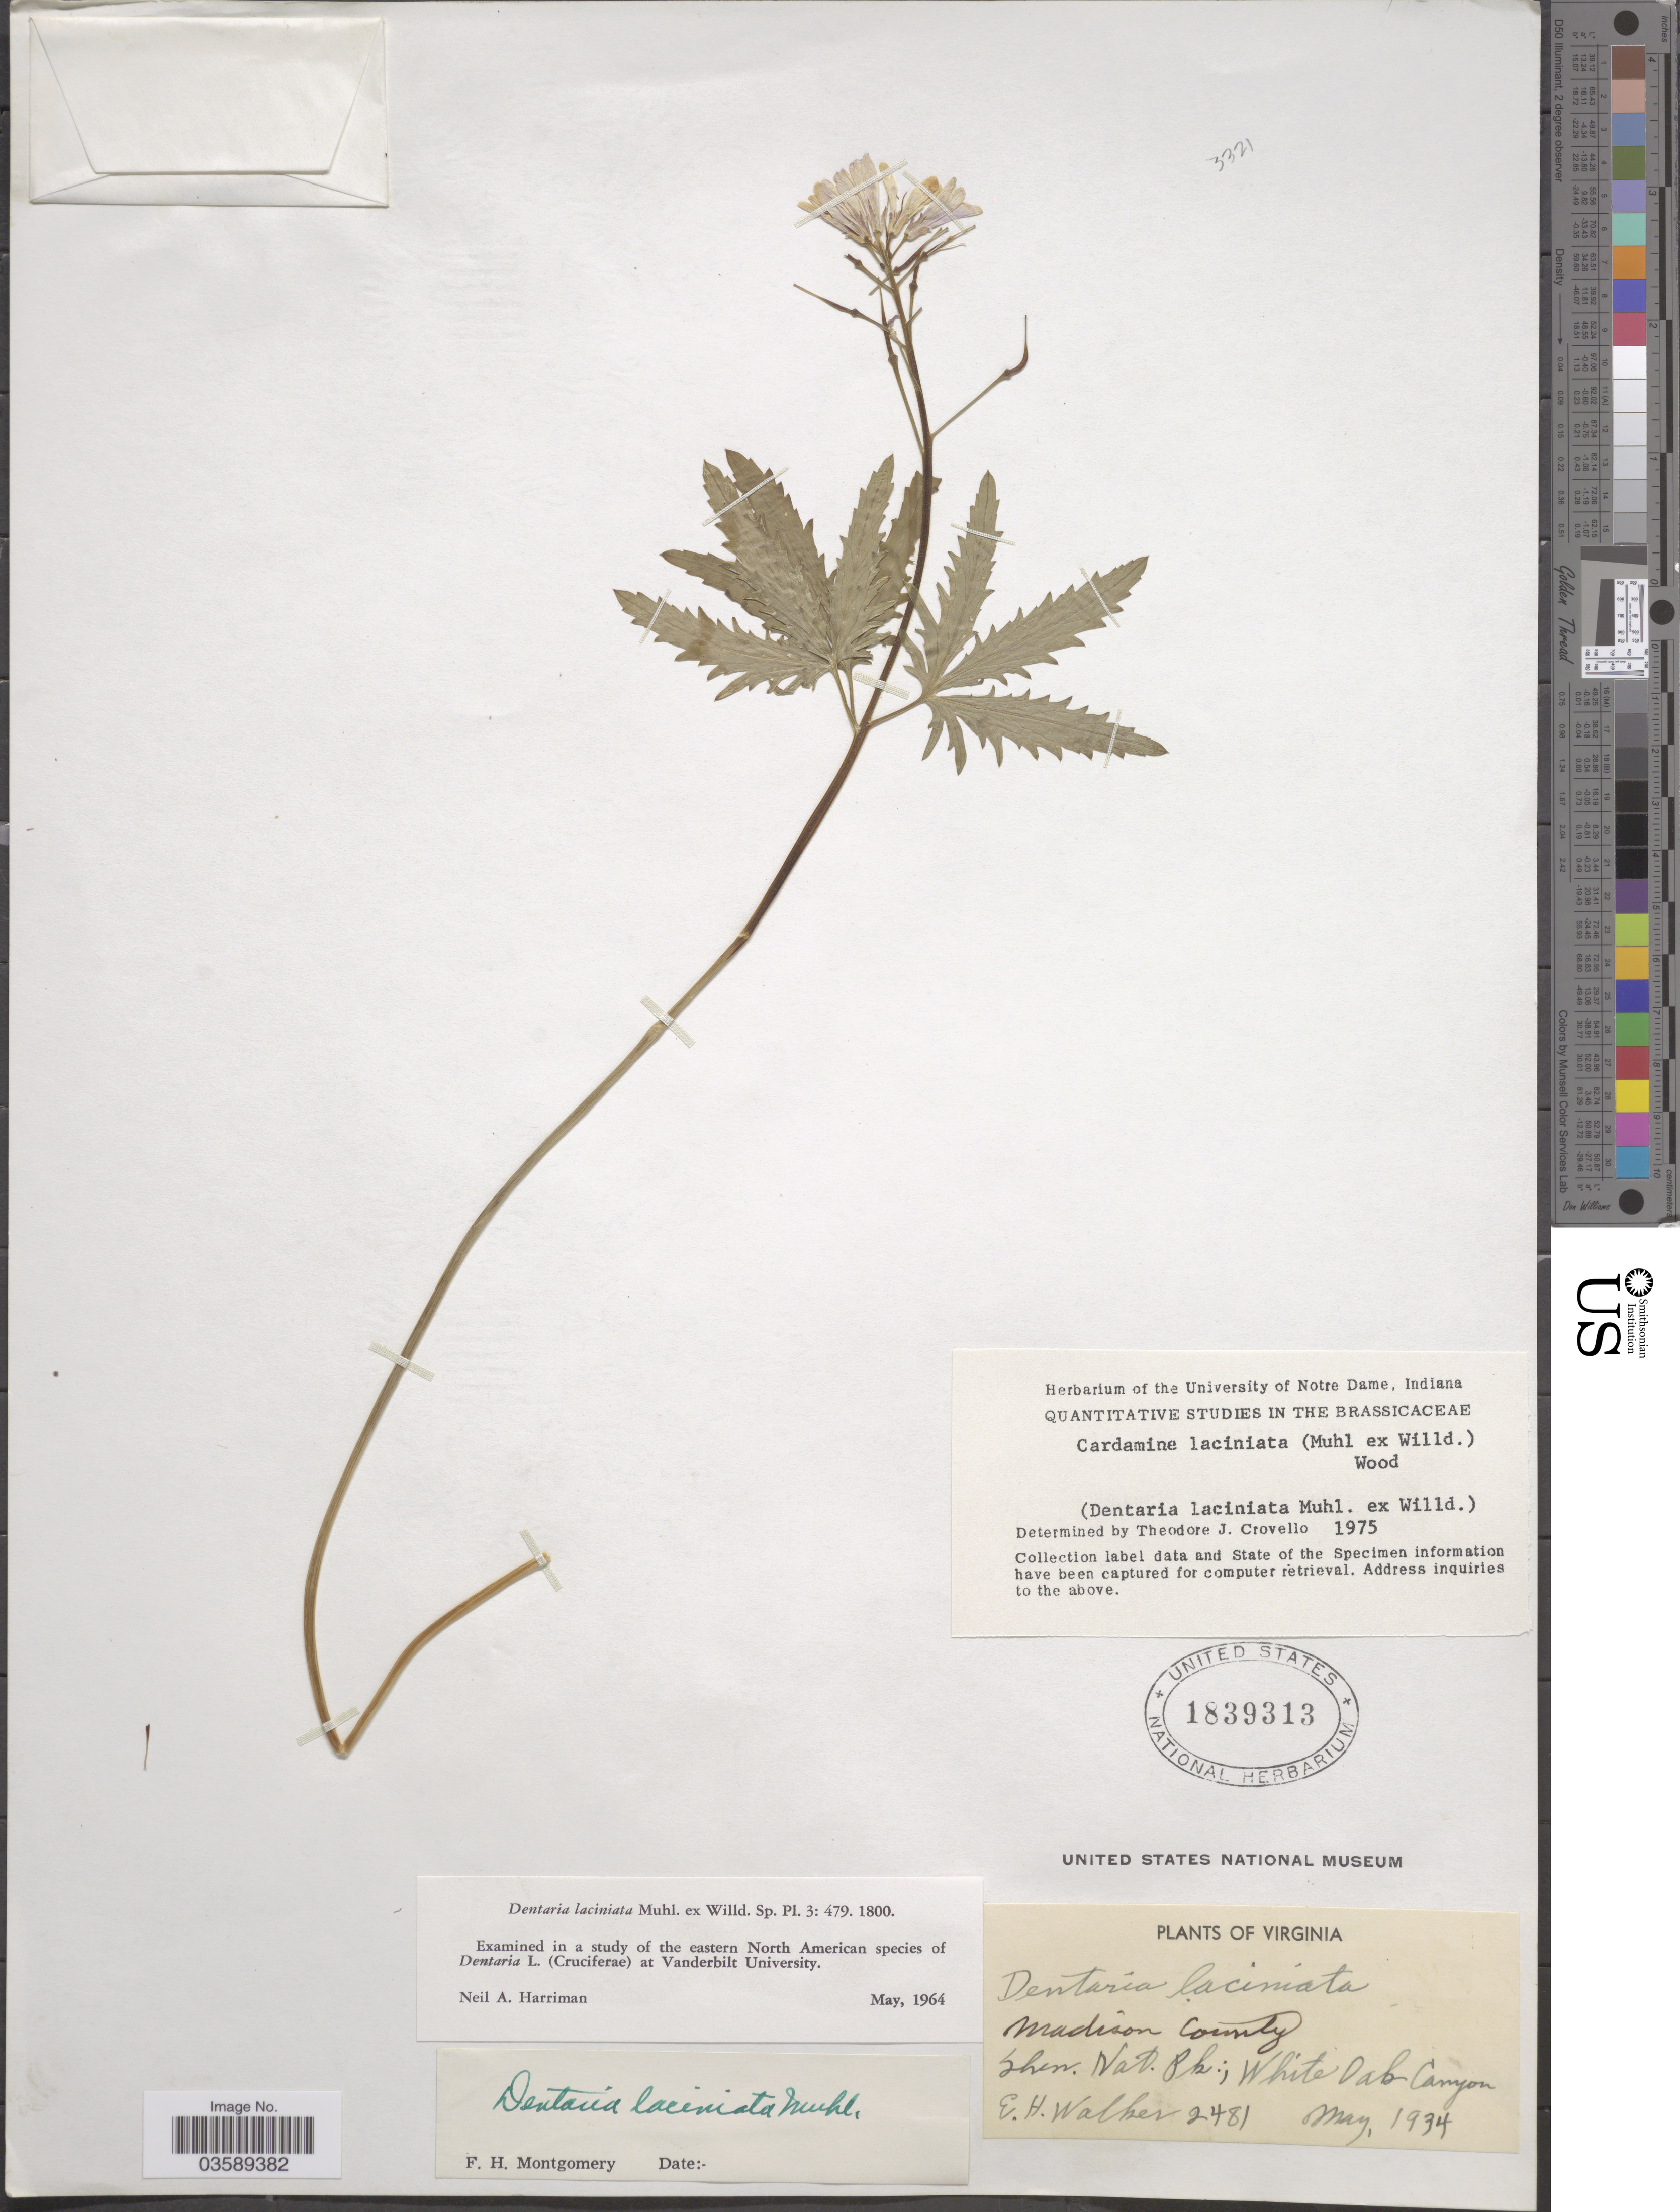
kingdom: Plantae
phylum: Tracheophyta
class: Magnoliopsida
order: Brassicales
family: Brassicaceae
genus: Cardamine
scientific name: Cardamine laciniata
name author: (Hook.) Steud.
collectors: E. H. Walker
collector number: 2481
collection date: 1934-05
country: United States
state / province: Virginia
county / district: Madison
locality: Shen. Nat. Pk; White Oak Canyon.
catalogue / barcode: US 1839313